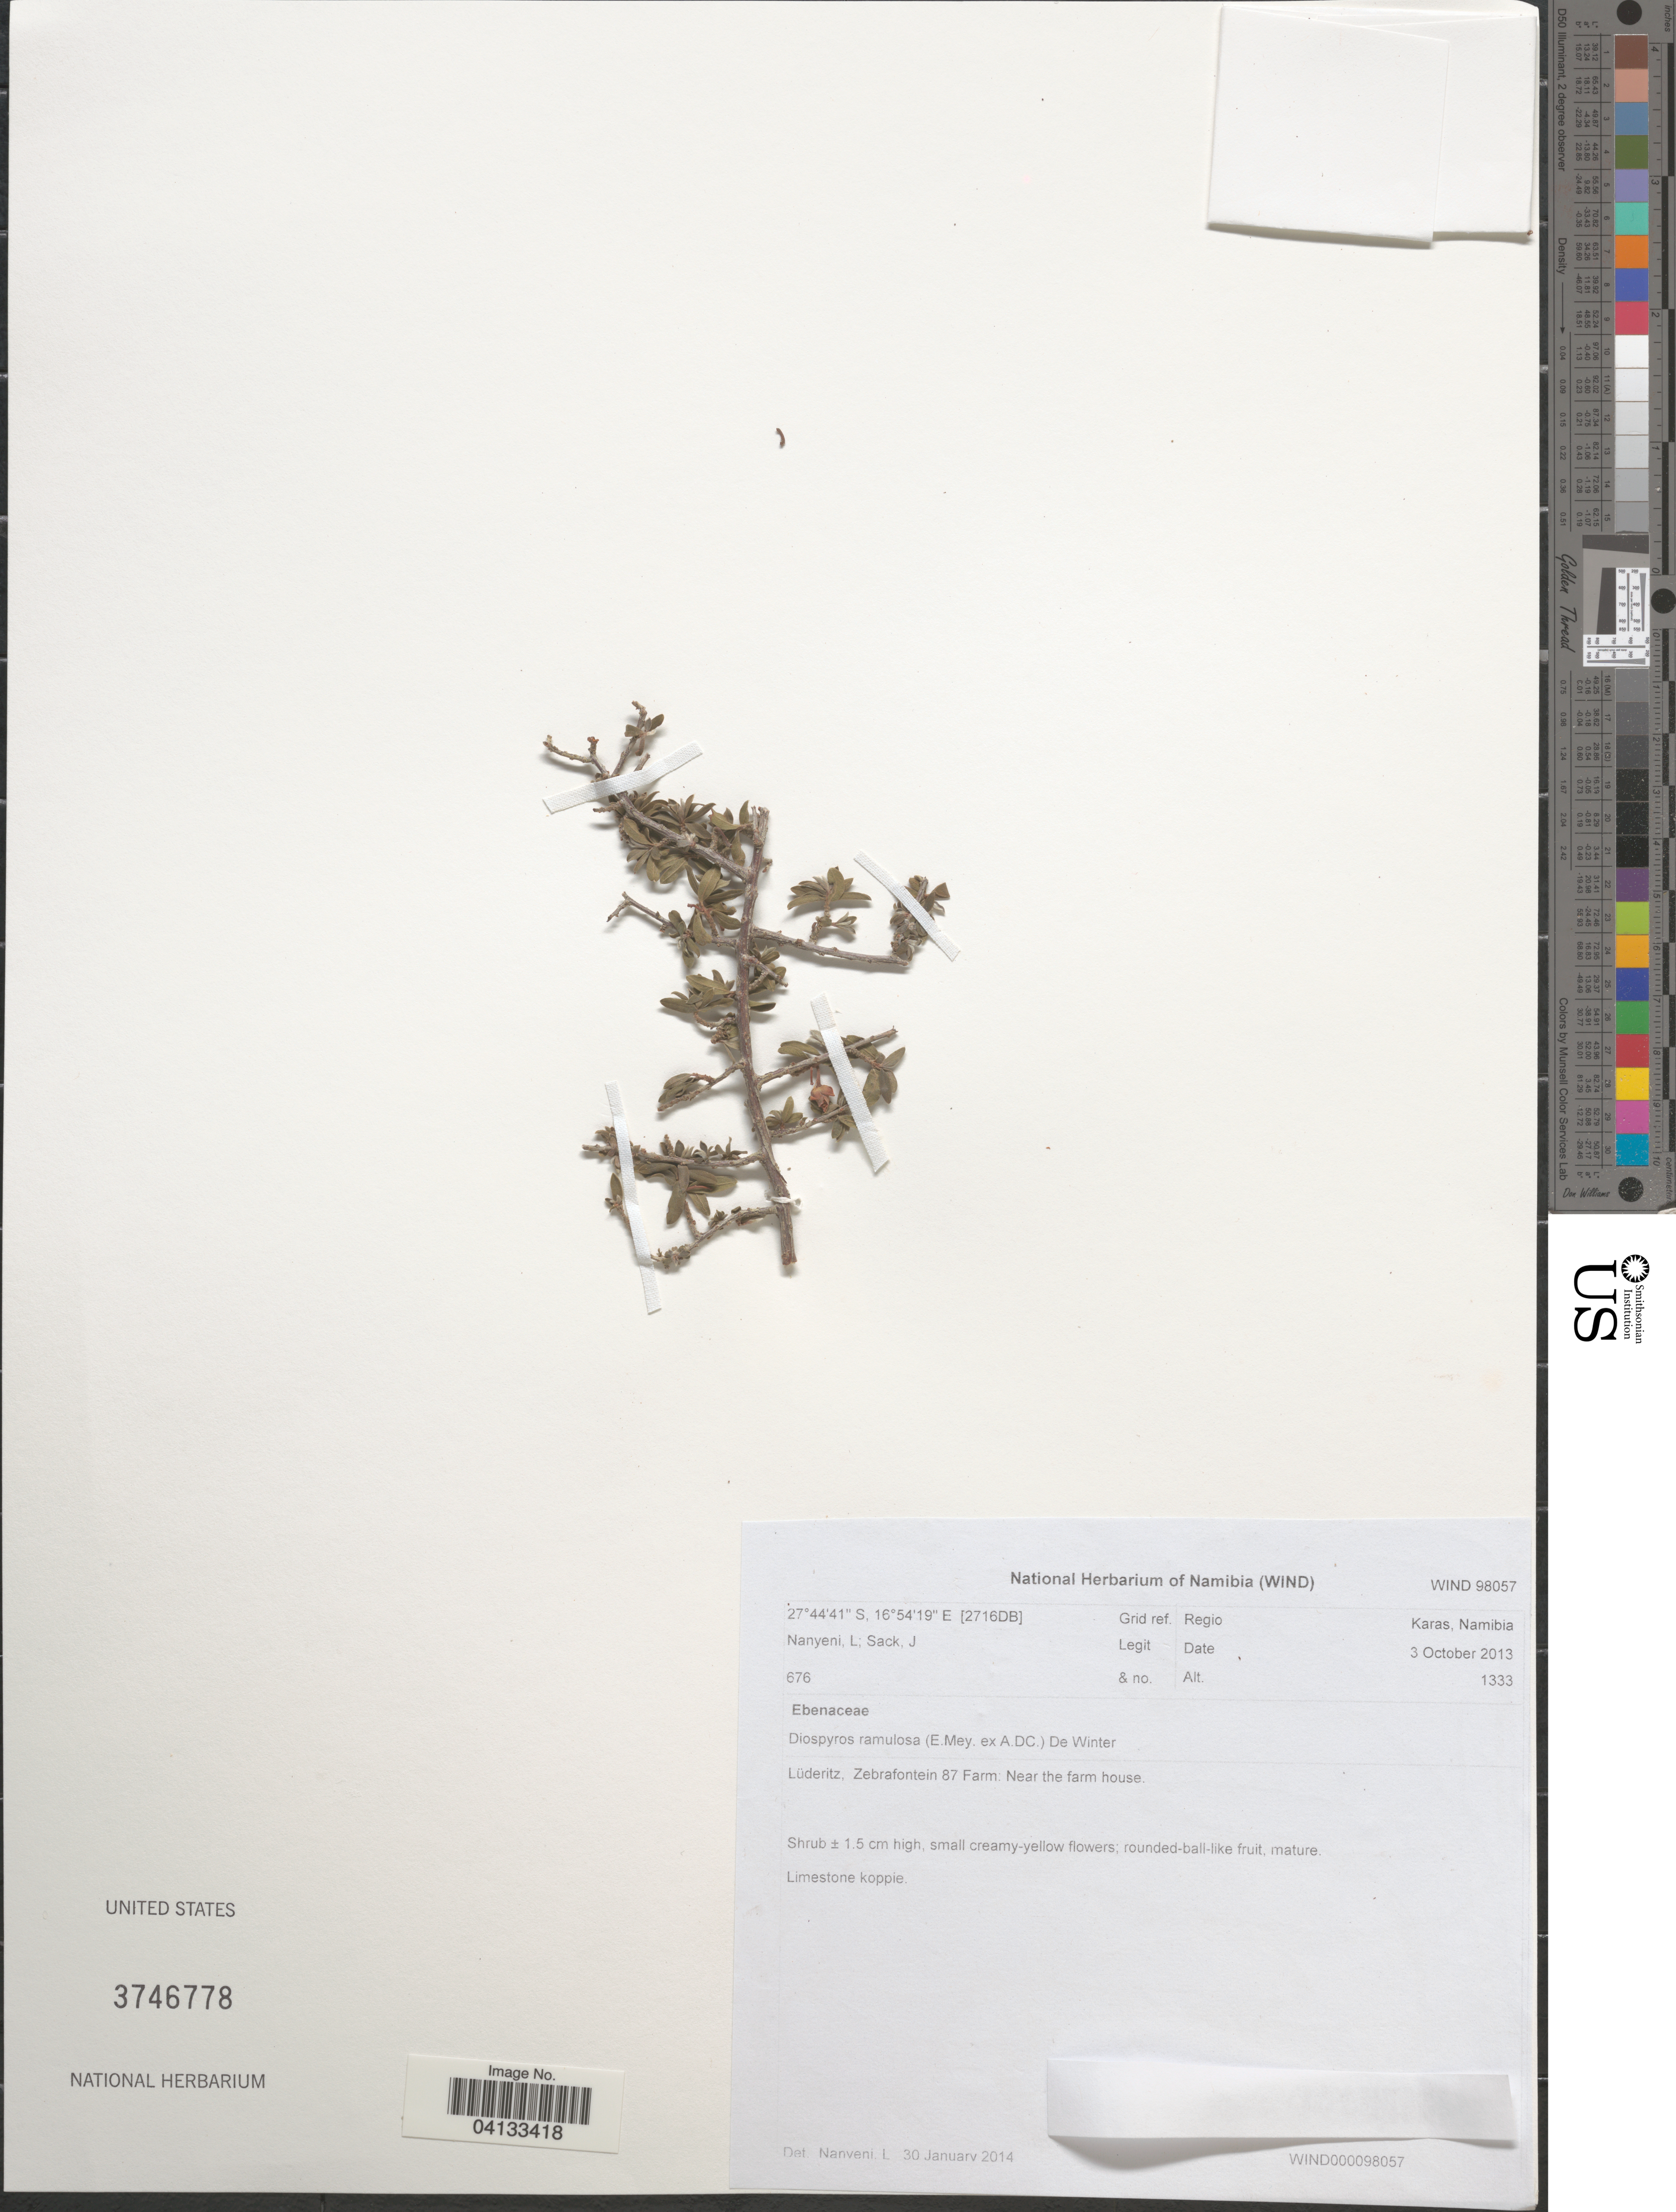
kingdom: Plantae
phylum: Tracheophyta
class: Magnoliopsida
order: Ericales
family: Ebenaceae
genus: Diospyros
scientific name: Diospyros ramulosa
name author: (E. Mey. ex A. DC.) De Winter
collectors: L. Nanyeni & J. Sack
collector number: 676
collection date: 2013-10-03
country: Namibia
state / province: Karas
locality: Grid ref. Regio Karas. Lüderitz, Zebrafontein 87 Farm: Near the farm house. [2716DB].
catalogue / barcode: US 3746778